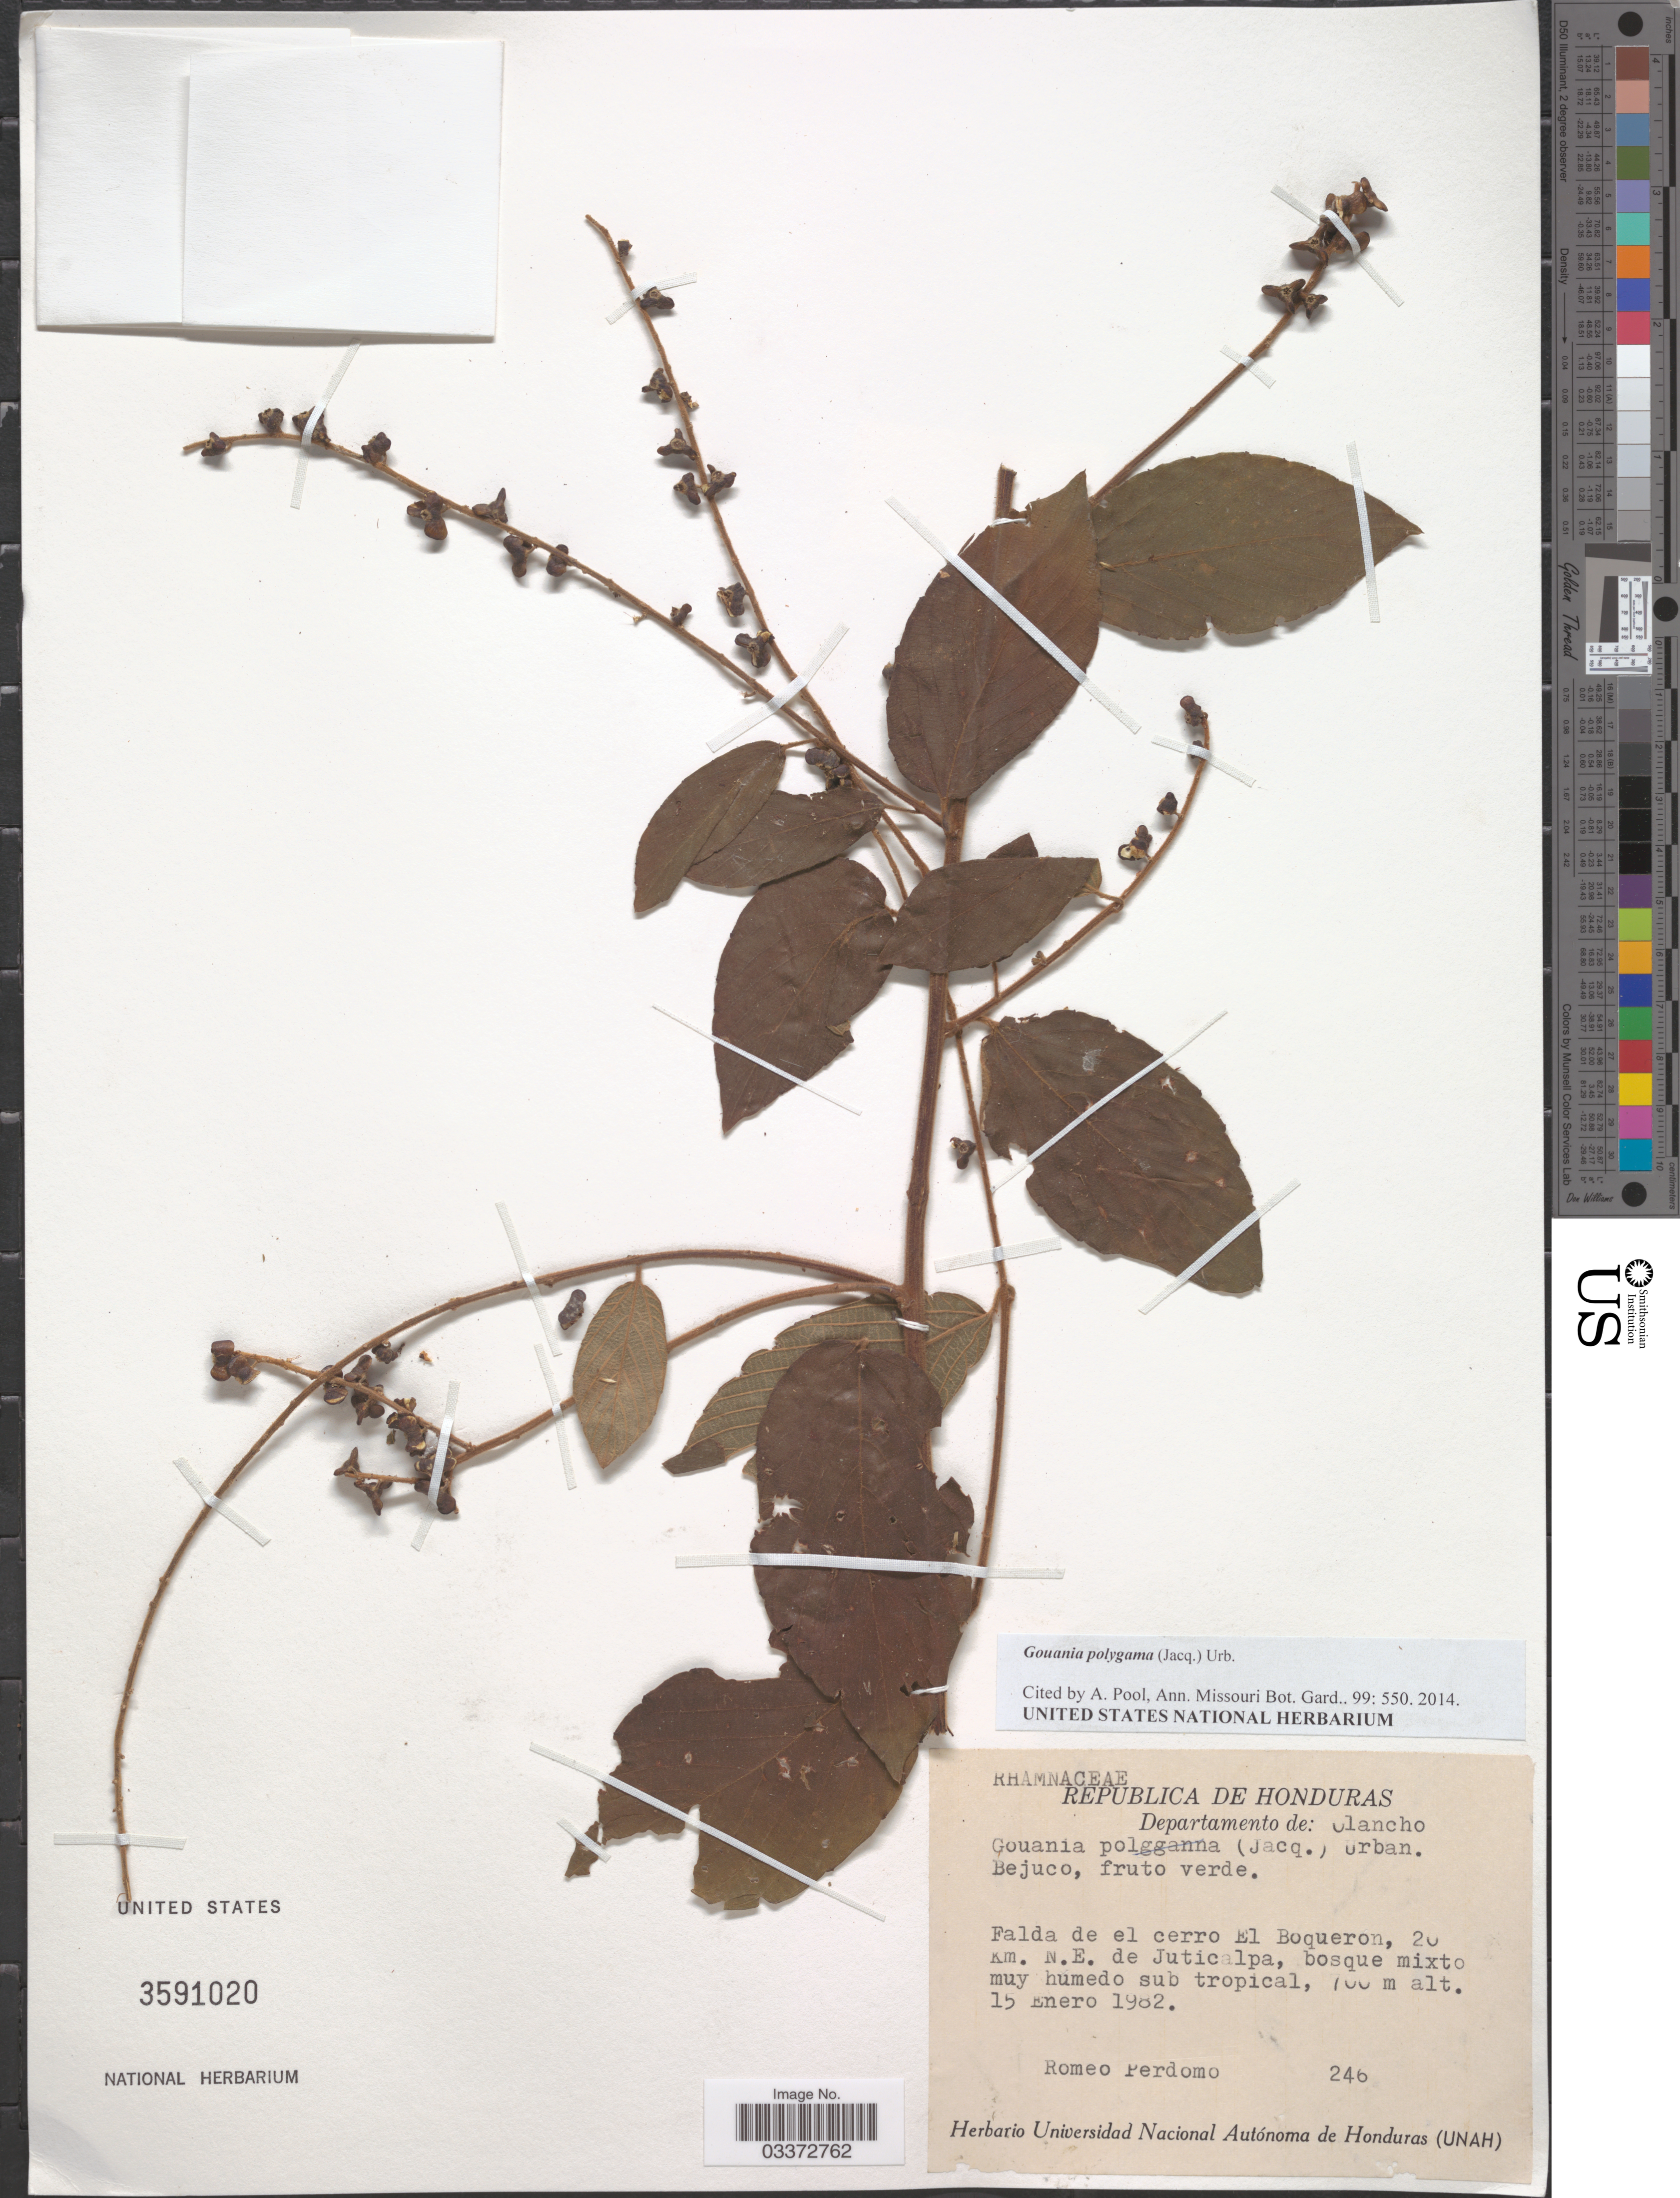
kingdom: Plantae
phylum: Tracheophyta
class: Magnoliopsida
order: Rosales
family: Rhamnaceae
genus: Gouania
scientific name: Gouania polygama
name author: (Jacq.) Urb.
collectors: R. Perdomo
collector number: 246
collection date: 1982-01-15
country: Honduras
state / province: Olancho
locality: Departamento de: Olancho. Falda de el cerro El Boqueron, 20 Km. N.E. de Juticalpa.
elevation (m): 700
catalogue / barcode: US 3591020